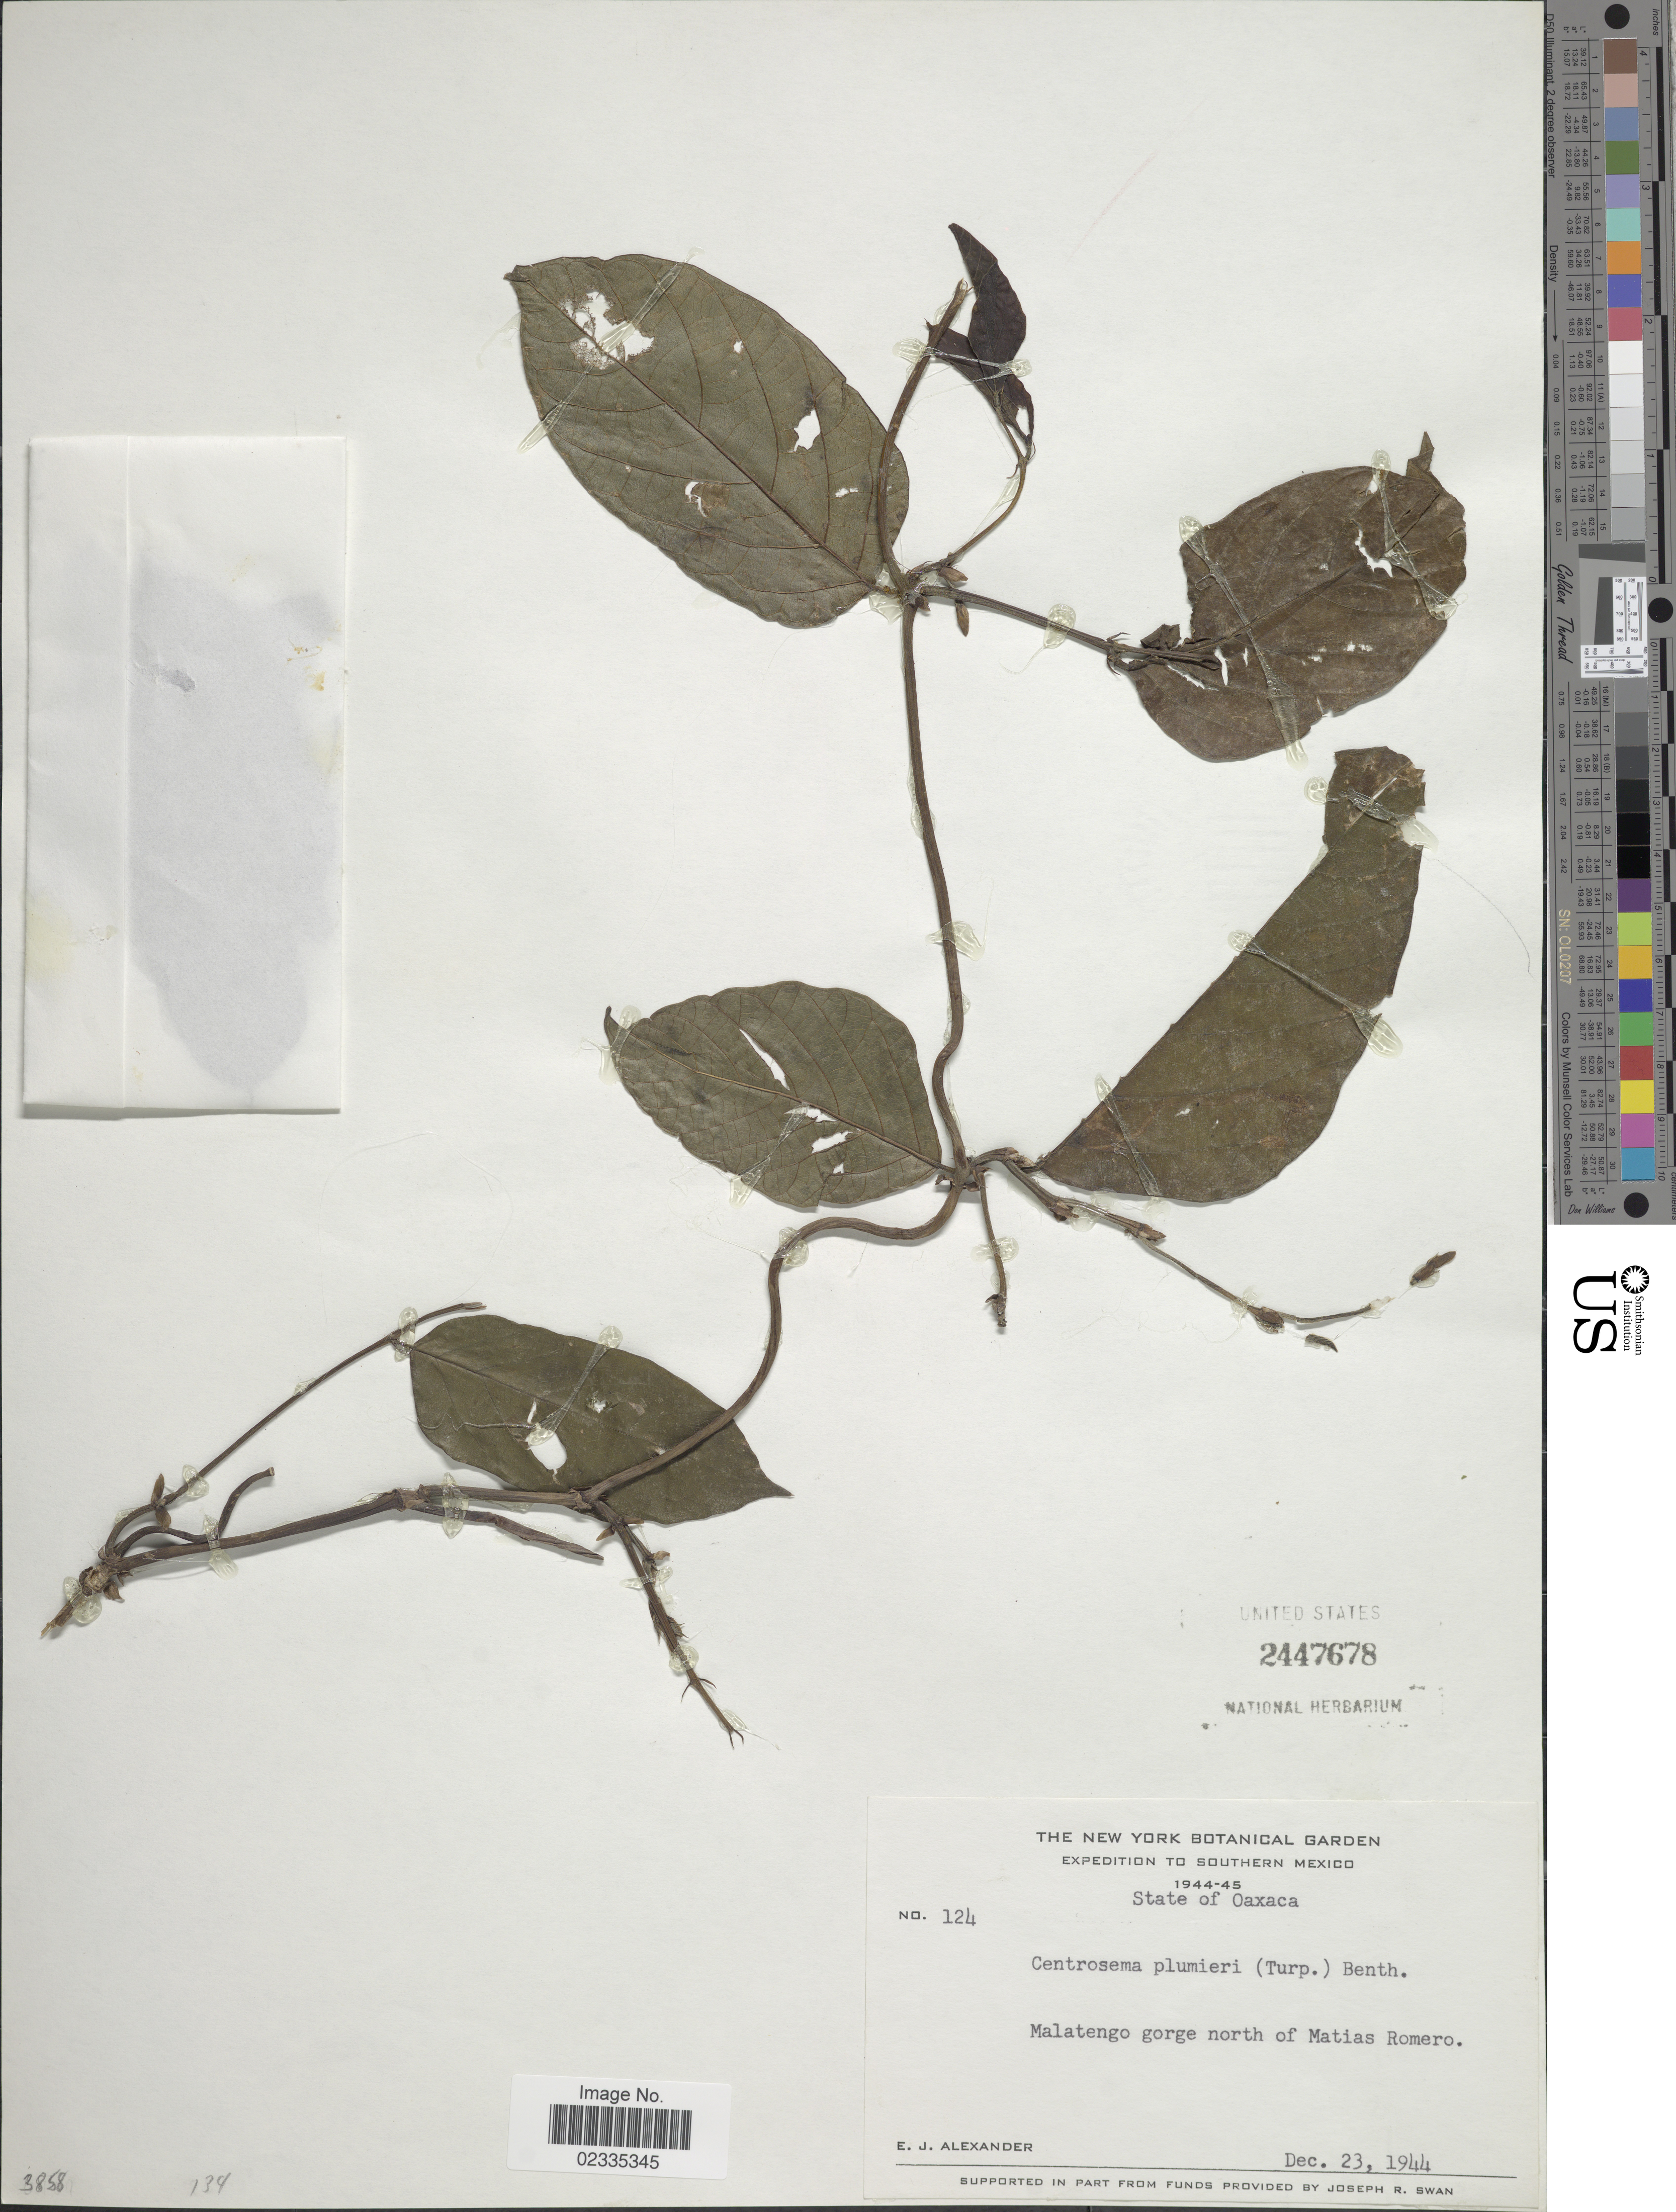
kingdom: Plantae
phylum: Tracheophyta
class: Magnoliopsida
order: Fabales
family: Fabaceae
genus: Centrosema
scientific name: Centrosema plumieri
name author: (Turpin ex Pers.) Benth.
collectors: E. J. Alexander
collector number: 124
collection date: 1944-12-23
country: Mexico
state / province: Oaxaca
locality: Oaxaca. Malatengo gorge north of Matias Romero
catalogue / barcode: US 2447678